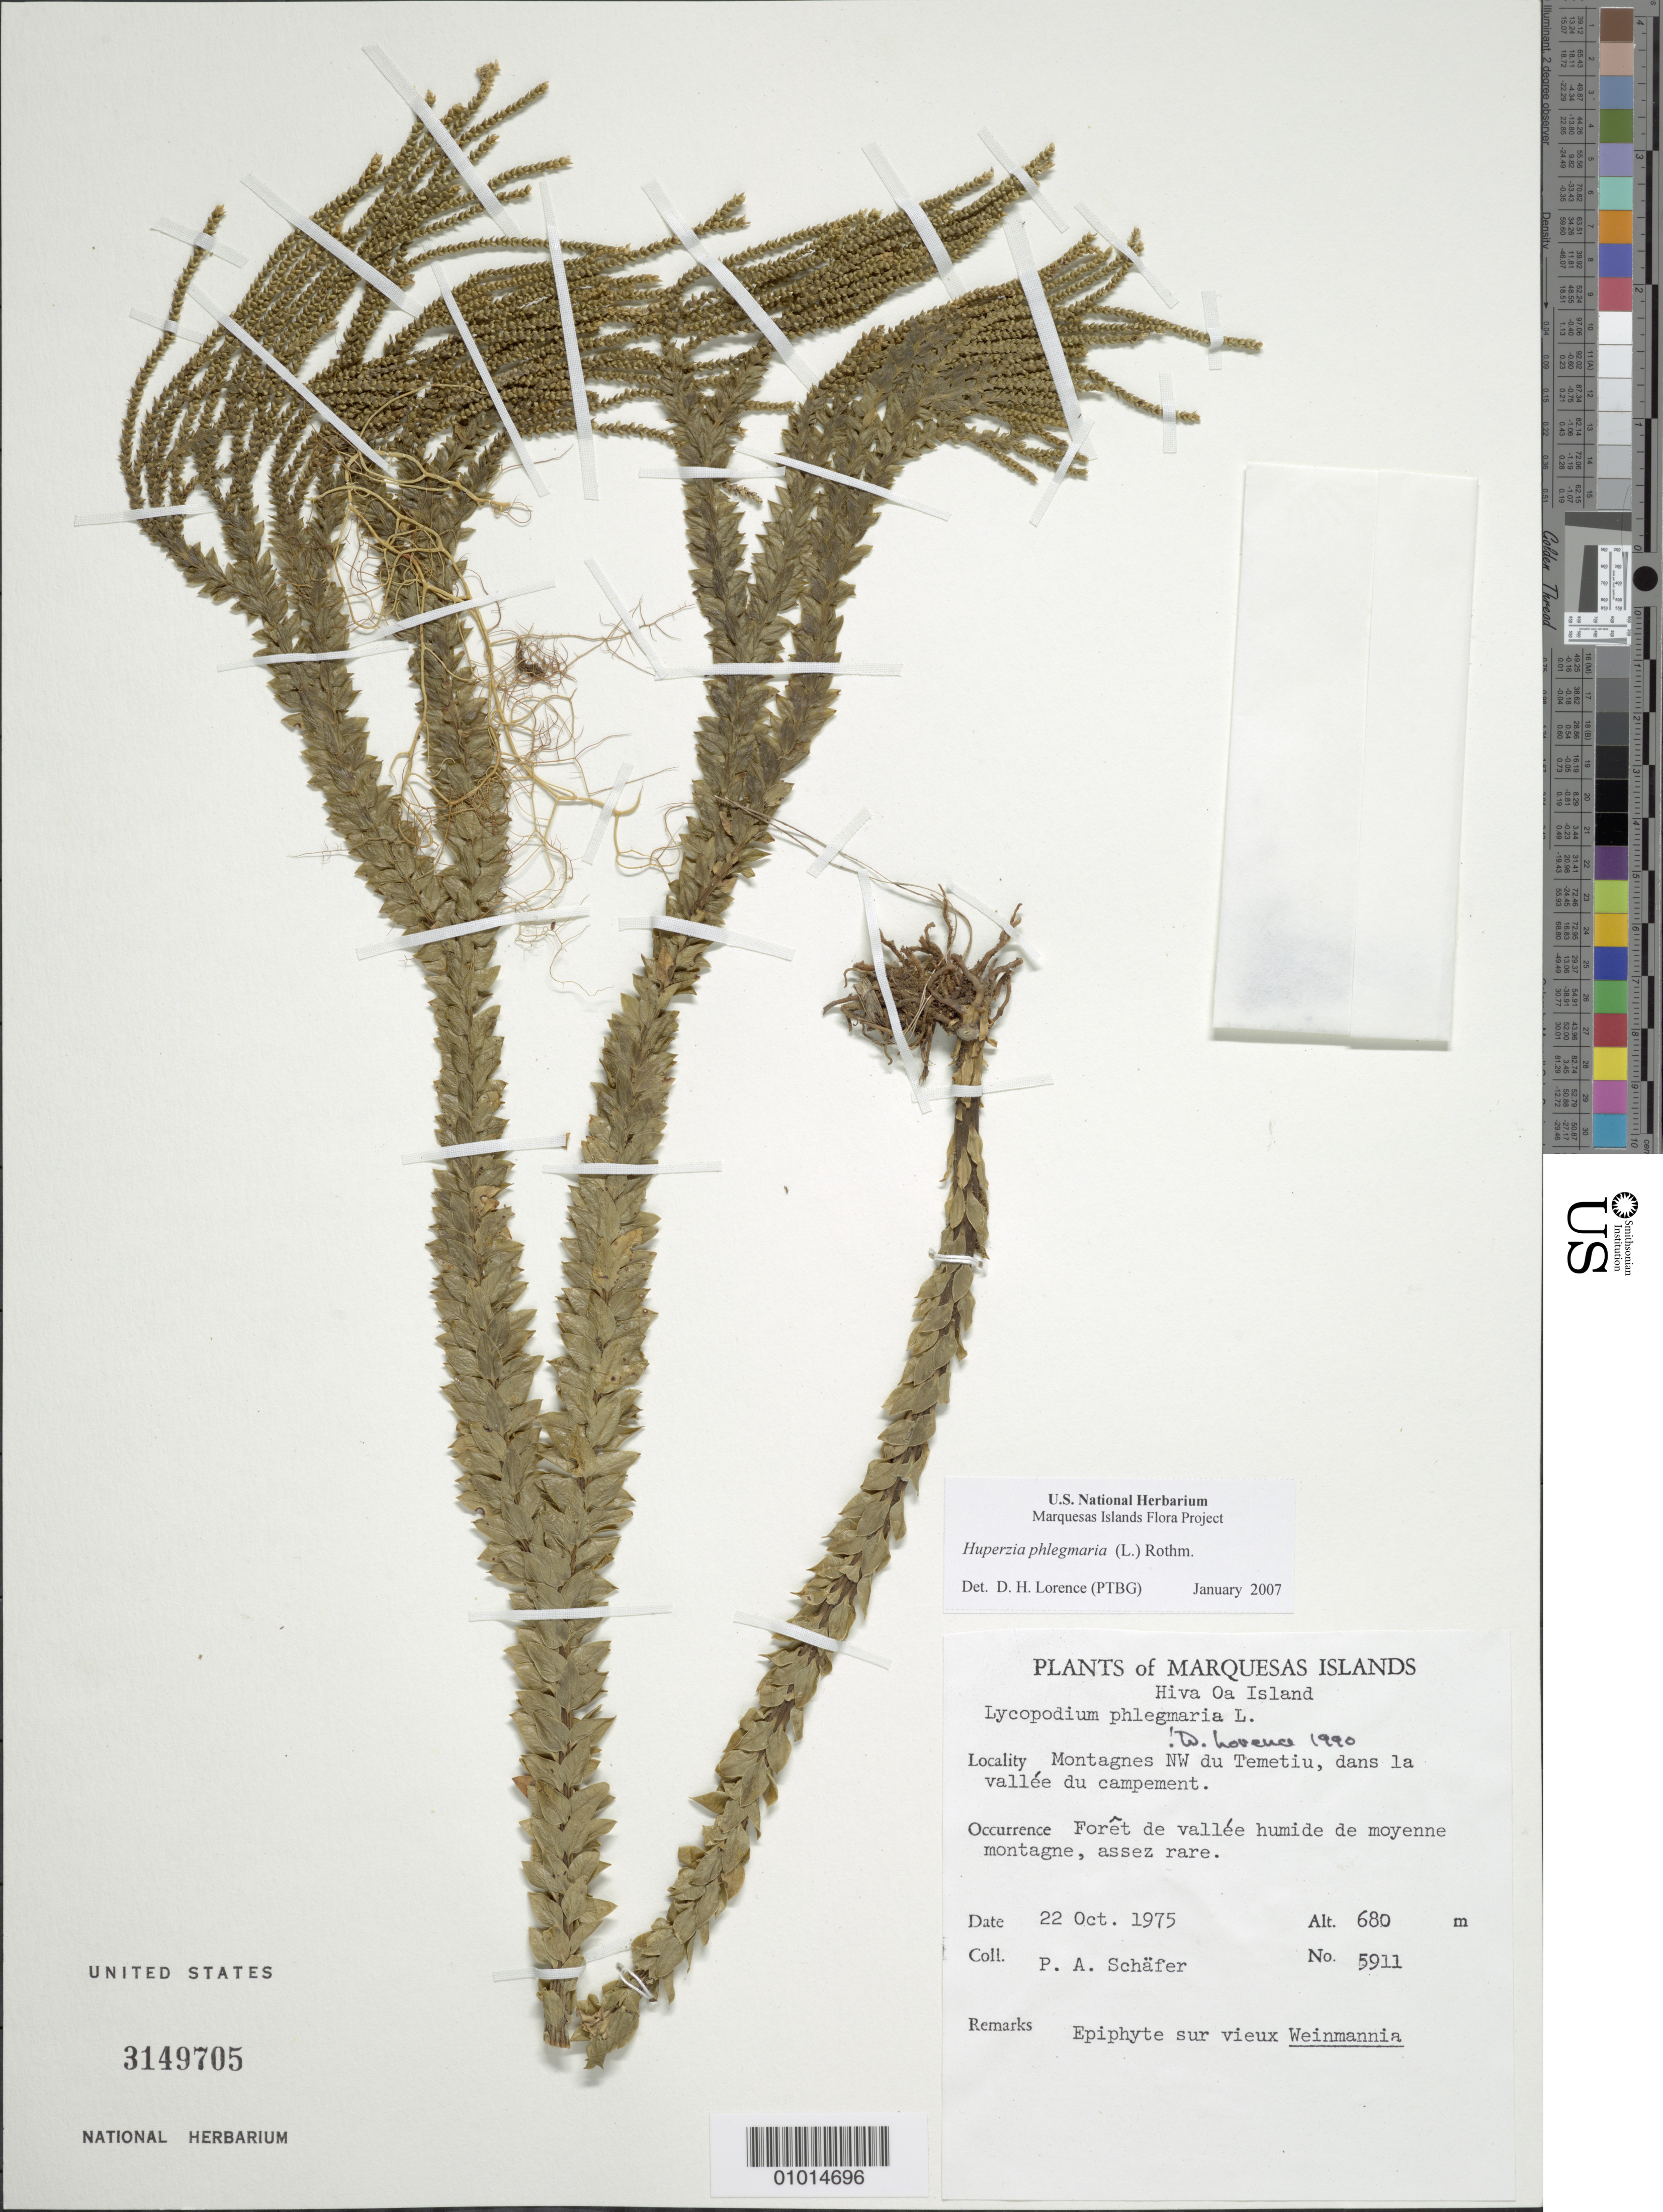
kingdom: Plantae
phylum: Tracheophyta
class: Lycopodiopsida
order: Lycopodiales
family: Lycopodiaceae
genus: Phlegmariurus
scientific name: Phlegmariurus australis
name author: (Willd.) A. R. Field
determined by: Wagner, W. L., (BOT), Smithsonian Institution - National Museum of Natural History (UNITED STATES)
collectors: P. A. Schäfer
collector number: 5911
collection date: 1975-10-22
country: French Polynesia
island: Hiva Oa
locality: Montagnes NW du Temetiu, dans la vallée du campement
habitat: Forêt de vallée humide de moyenne montagne; assez rare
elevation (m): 680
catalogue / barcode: US 3149705